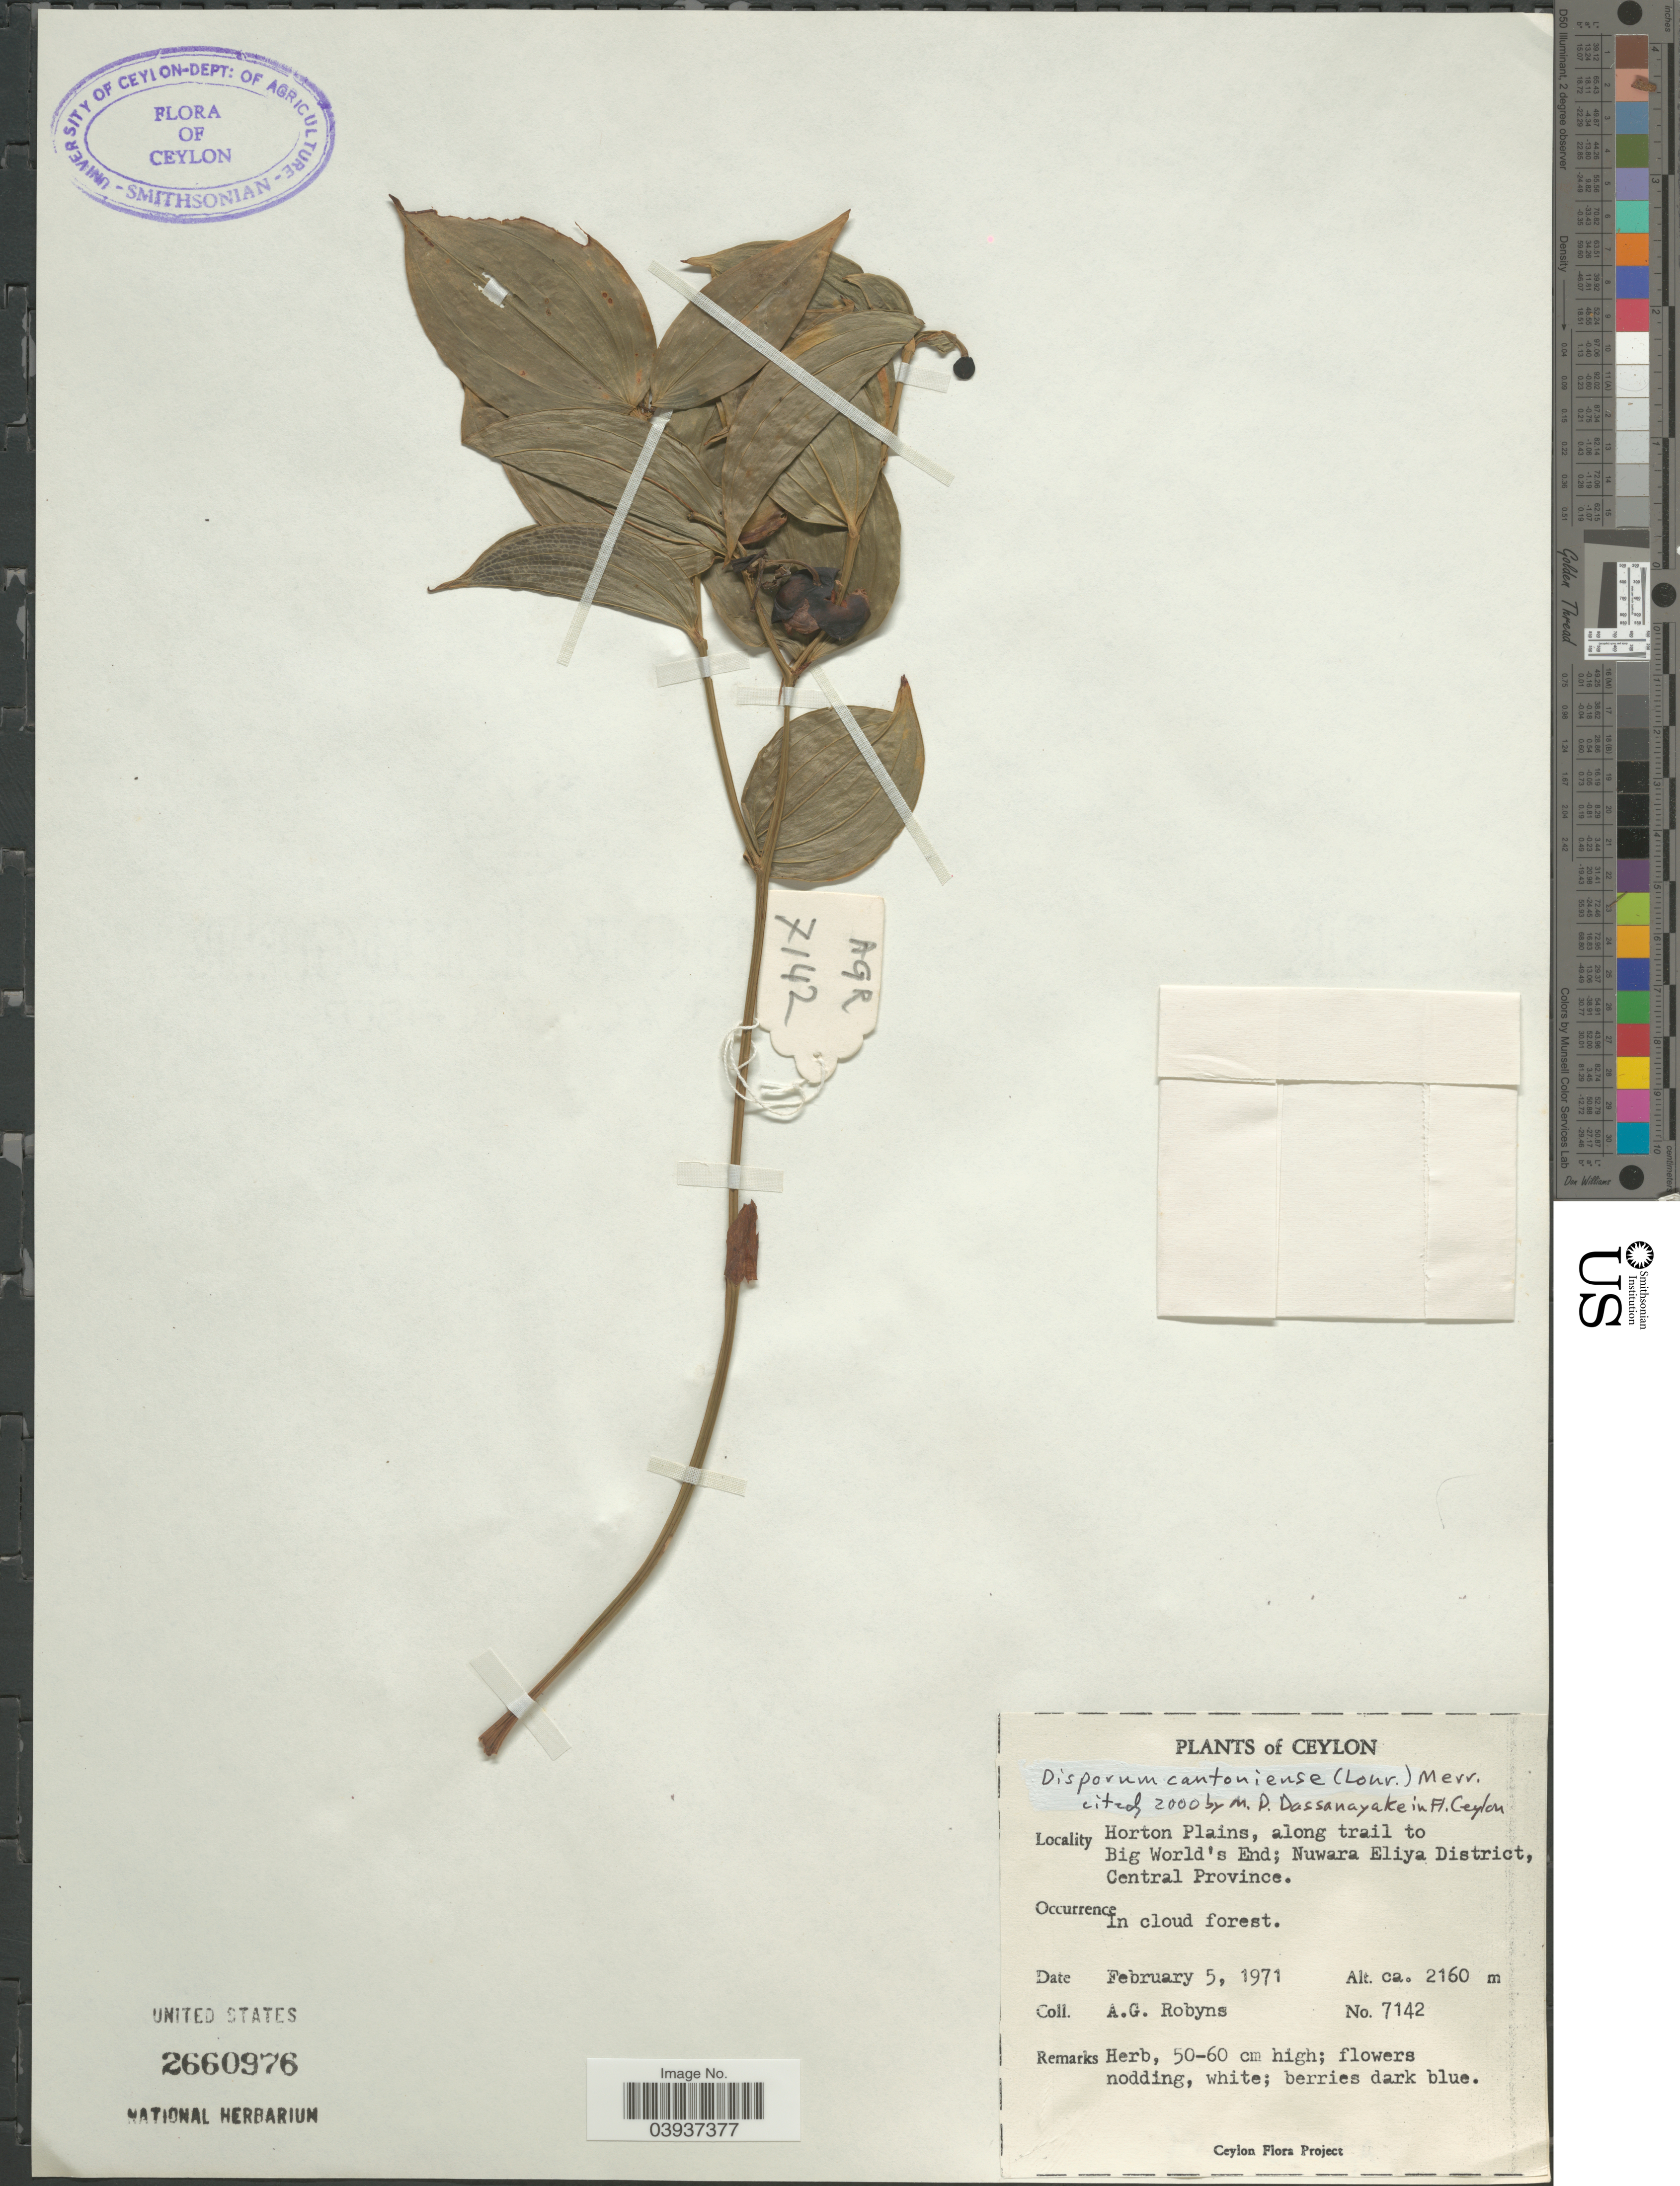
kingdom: Plantae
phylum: Tracheophyta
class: Liliopsida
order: Liliales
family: Colchicaceae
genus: Disporum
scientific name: Disporum cantoniense var. cantoniense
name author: (Lour.) Merr.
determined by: Strong, Mark T., (BOT), Smithsonian Institution - National Museum of Natural History (UNITED STATES)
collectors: A. Robyns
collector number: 7142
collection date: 1971-02-05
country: Sri Lanka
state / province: Central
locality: Ceylon. Horton Plains, along trail to Big World's End; Nuwara Eliya District. In cloud forest.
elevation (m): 2160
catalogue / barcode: US 2660976